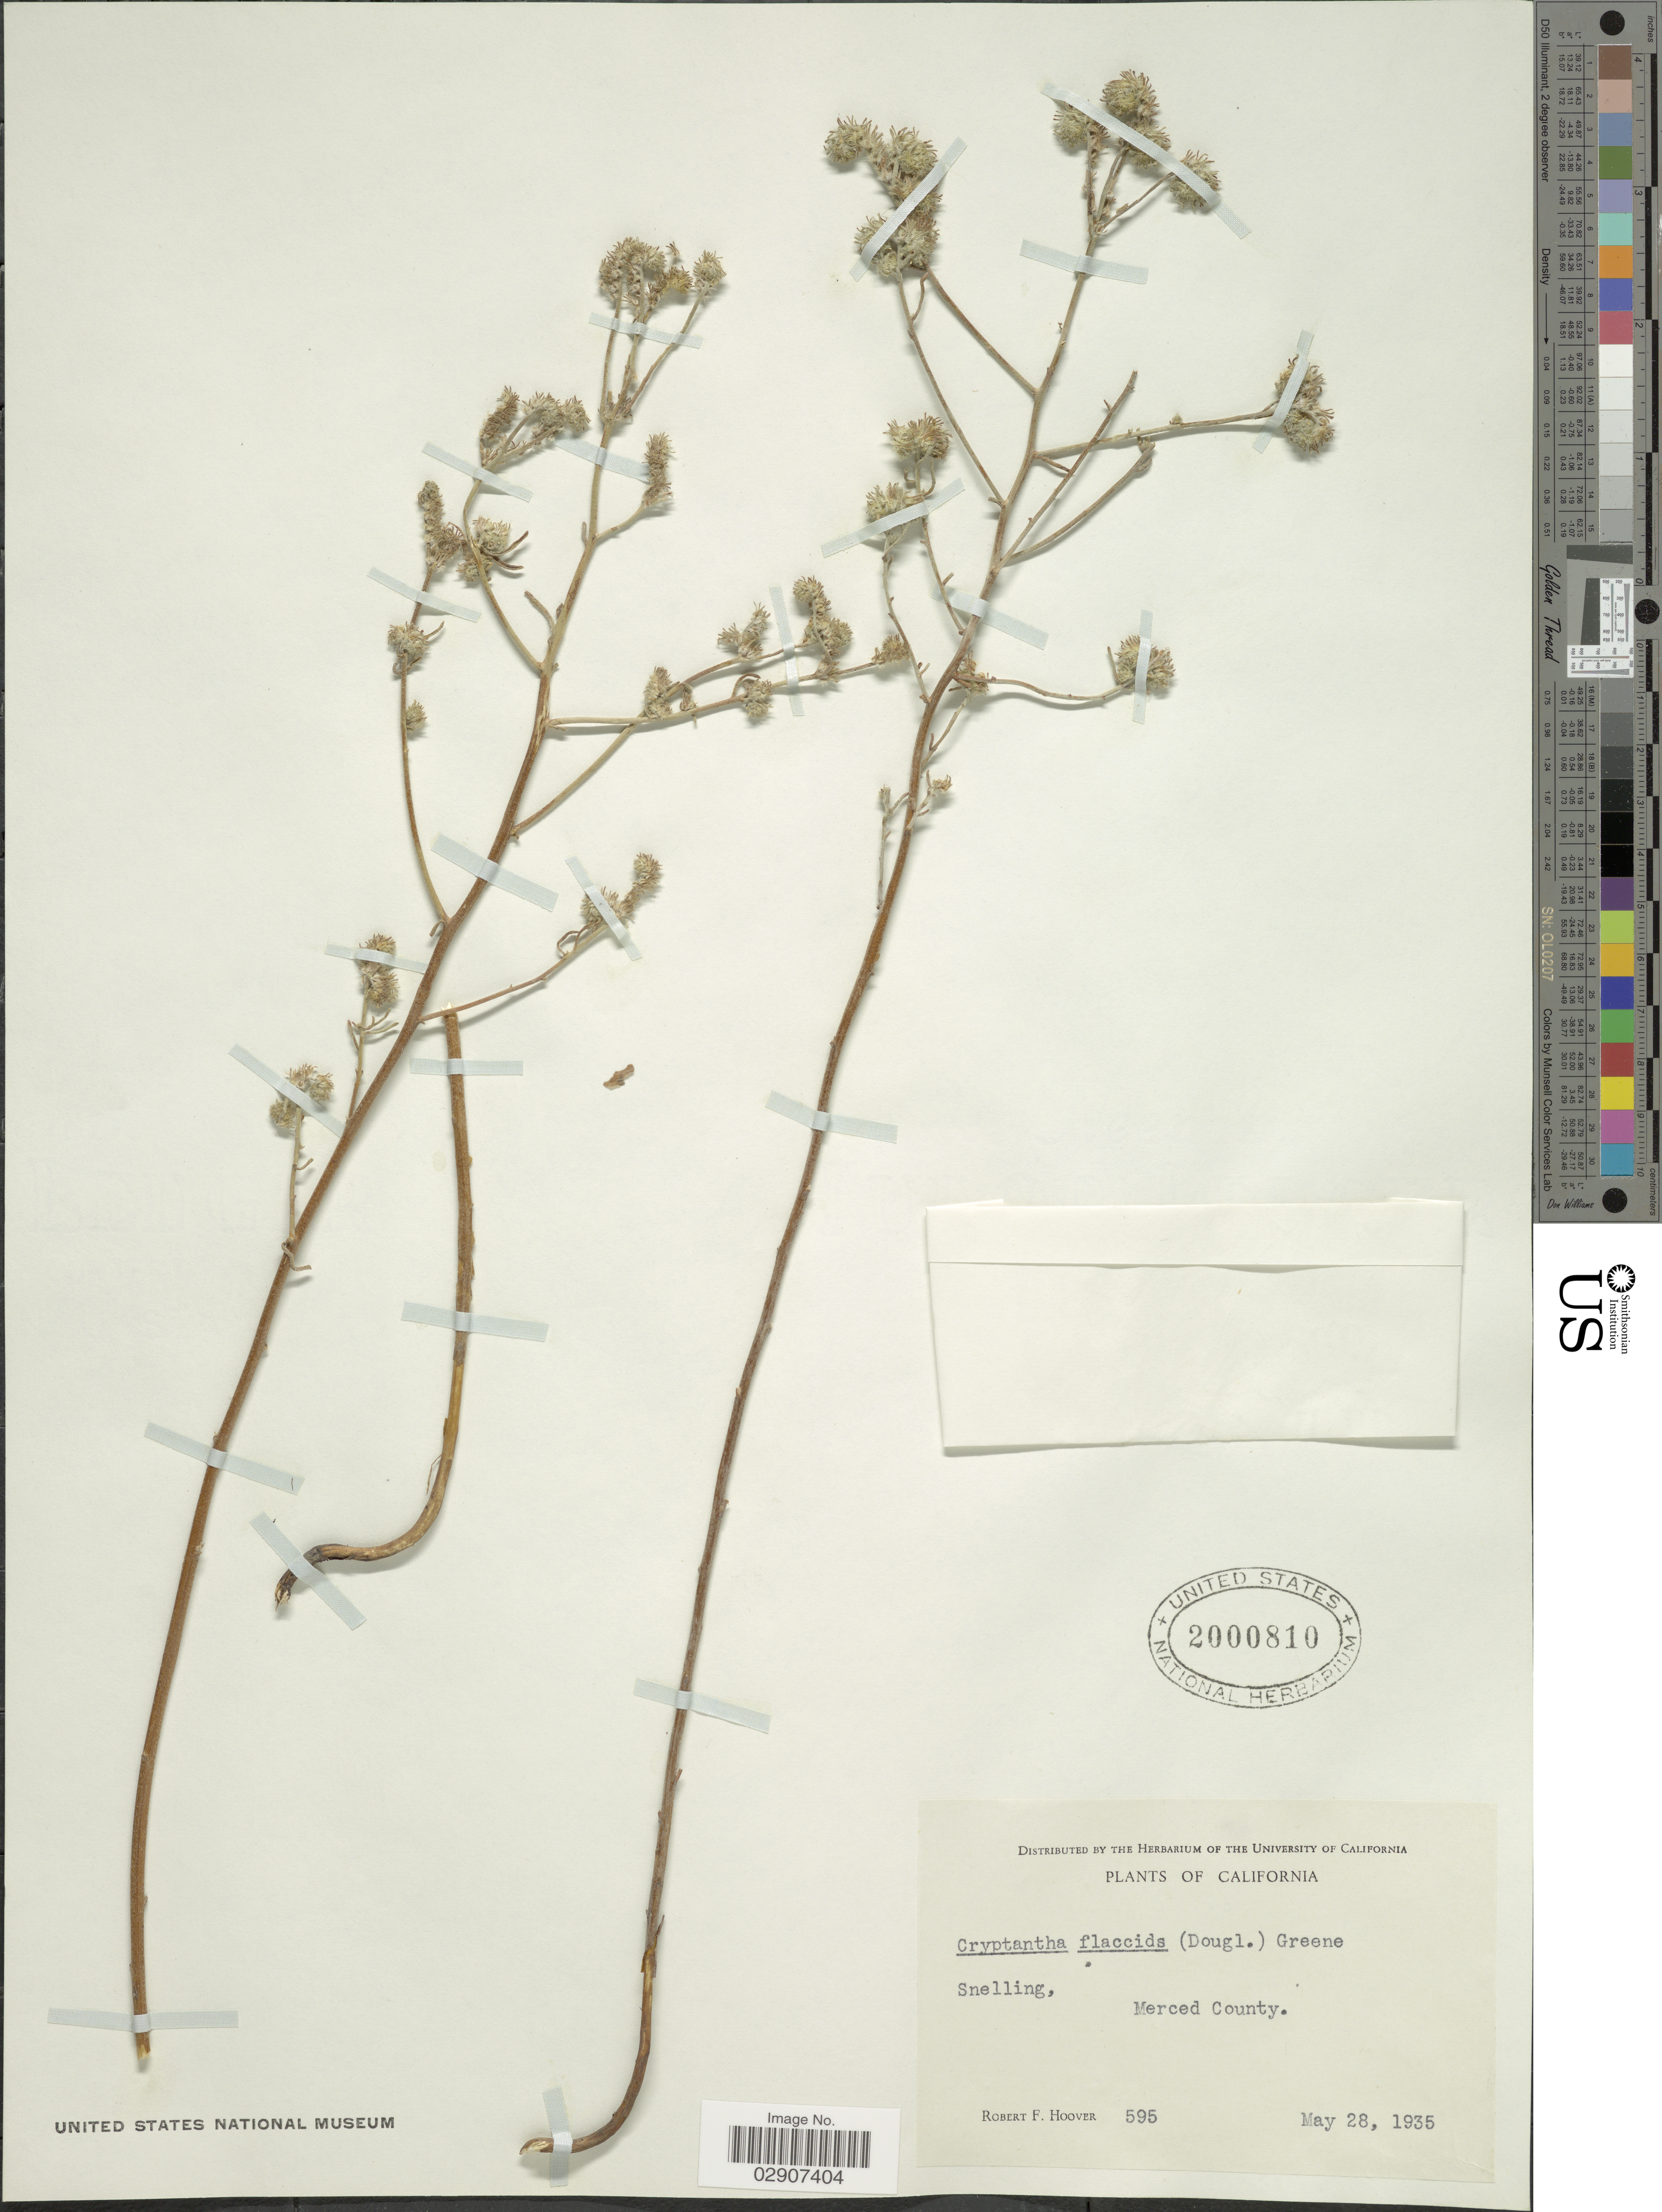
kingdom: Plantae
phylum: Tracheophyta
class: Magnoliopsida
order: Boraginales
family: Boraginaceae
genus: Cryptantha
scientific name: Cryptantha flaccida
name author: (Douglas ex Lehm.) Greene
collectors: R. F. Hoover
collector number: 595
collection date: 1935-05-28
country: United States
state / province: California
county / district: Merced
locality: Snelling, Merced County.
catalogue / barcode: US 2000810